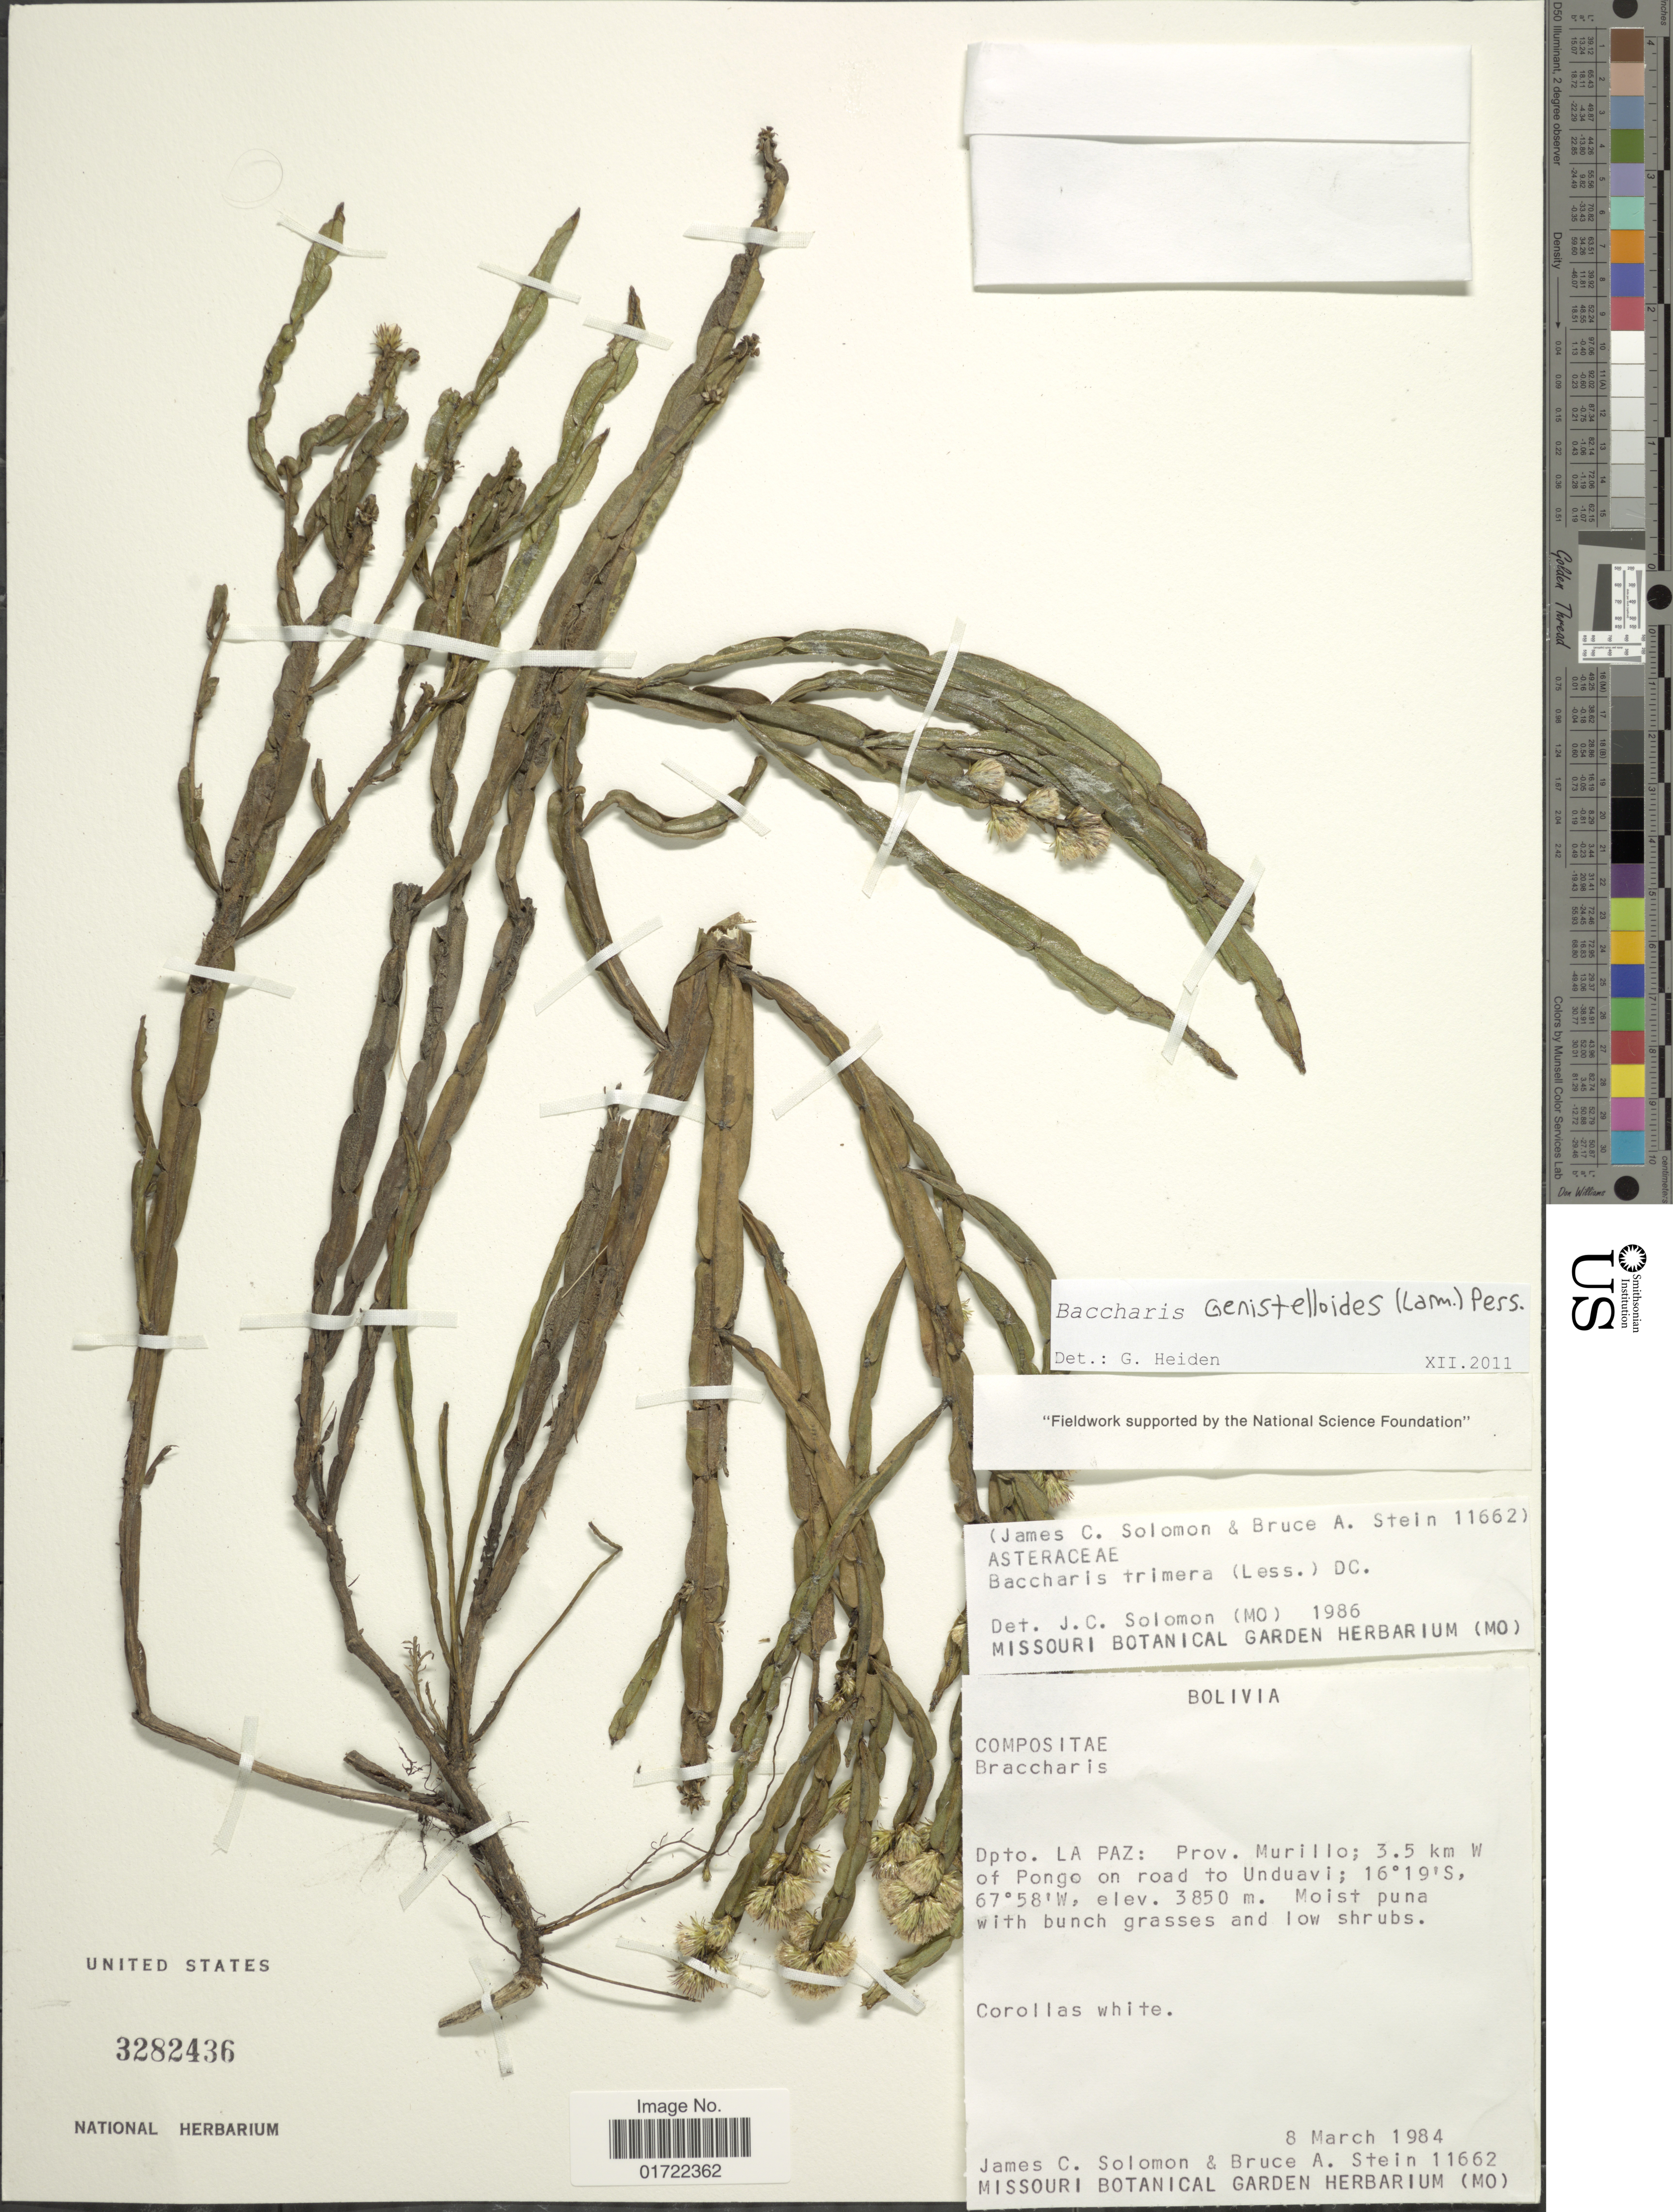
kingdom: Plantae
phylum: Tracheophyta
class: Magnoliopsida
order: Asterales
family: Asteraceae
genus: Baccharis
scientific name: Baccharis genistelloides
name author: (Lam.) Pers.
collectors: J. C. Solomon & B. A. Stein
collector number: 11662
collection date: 1984-03-08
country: Bolivia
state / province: La Paz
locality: Prov. Murillo, 3.5 km W of Pongo on road to Unduavi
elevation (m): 3850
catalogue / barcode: US 3282436